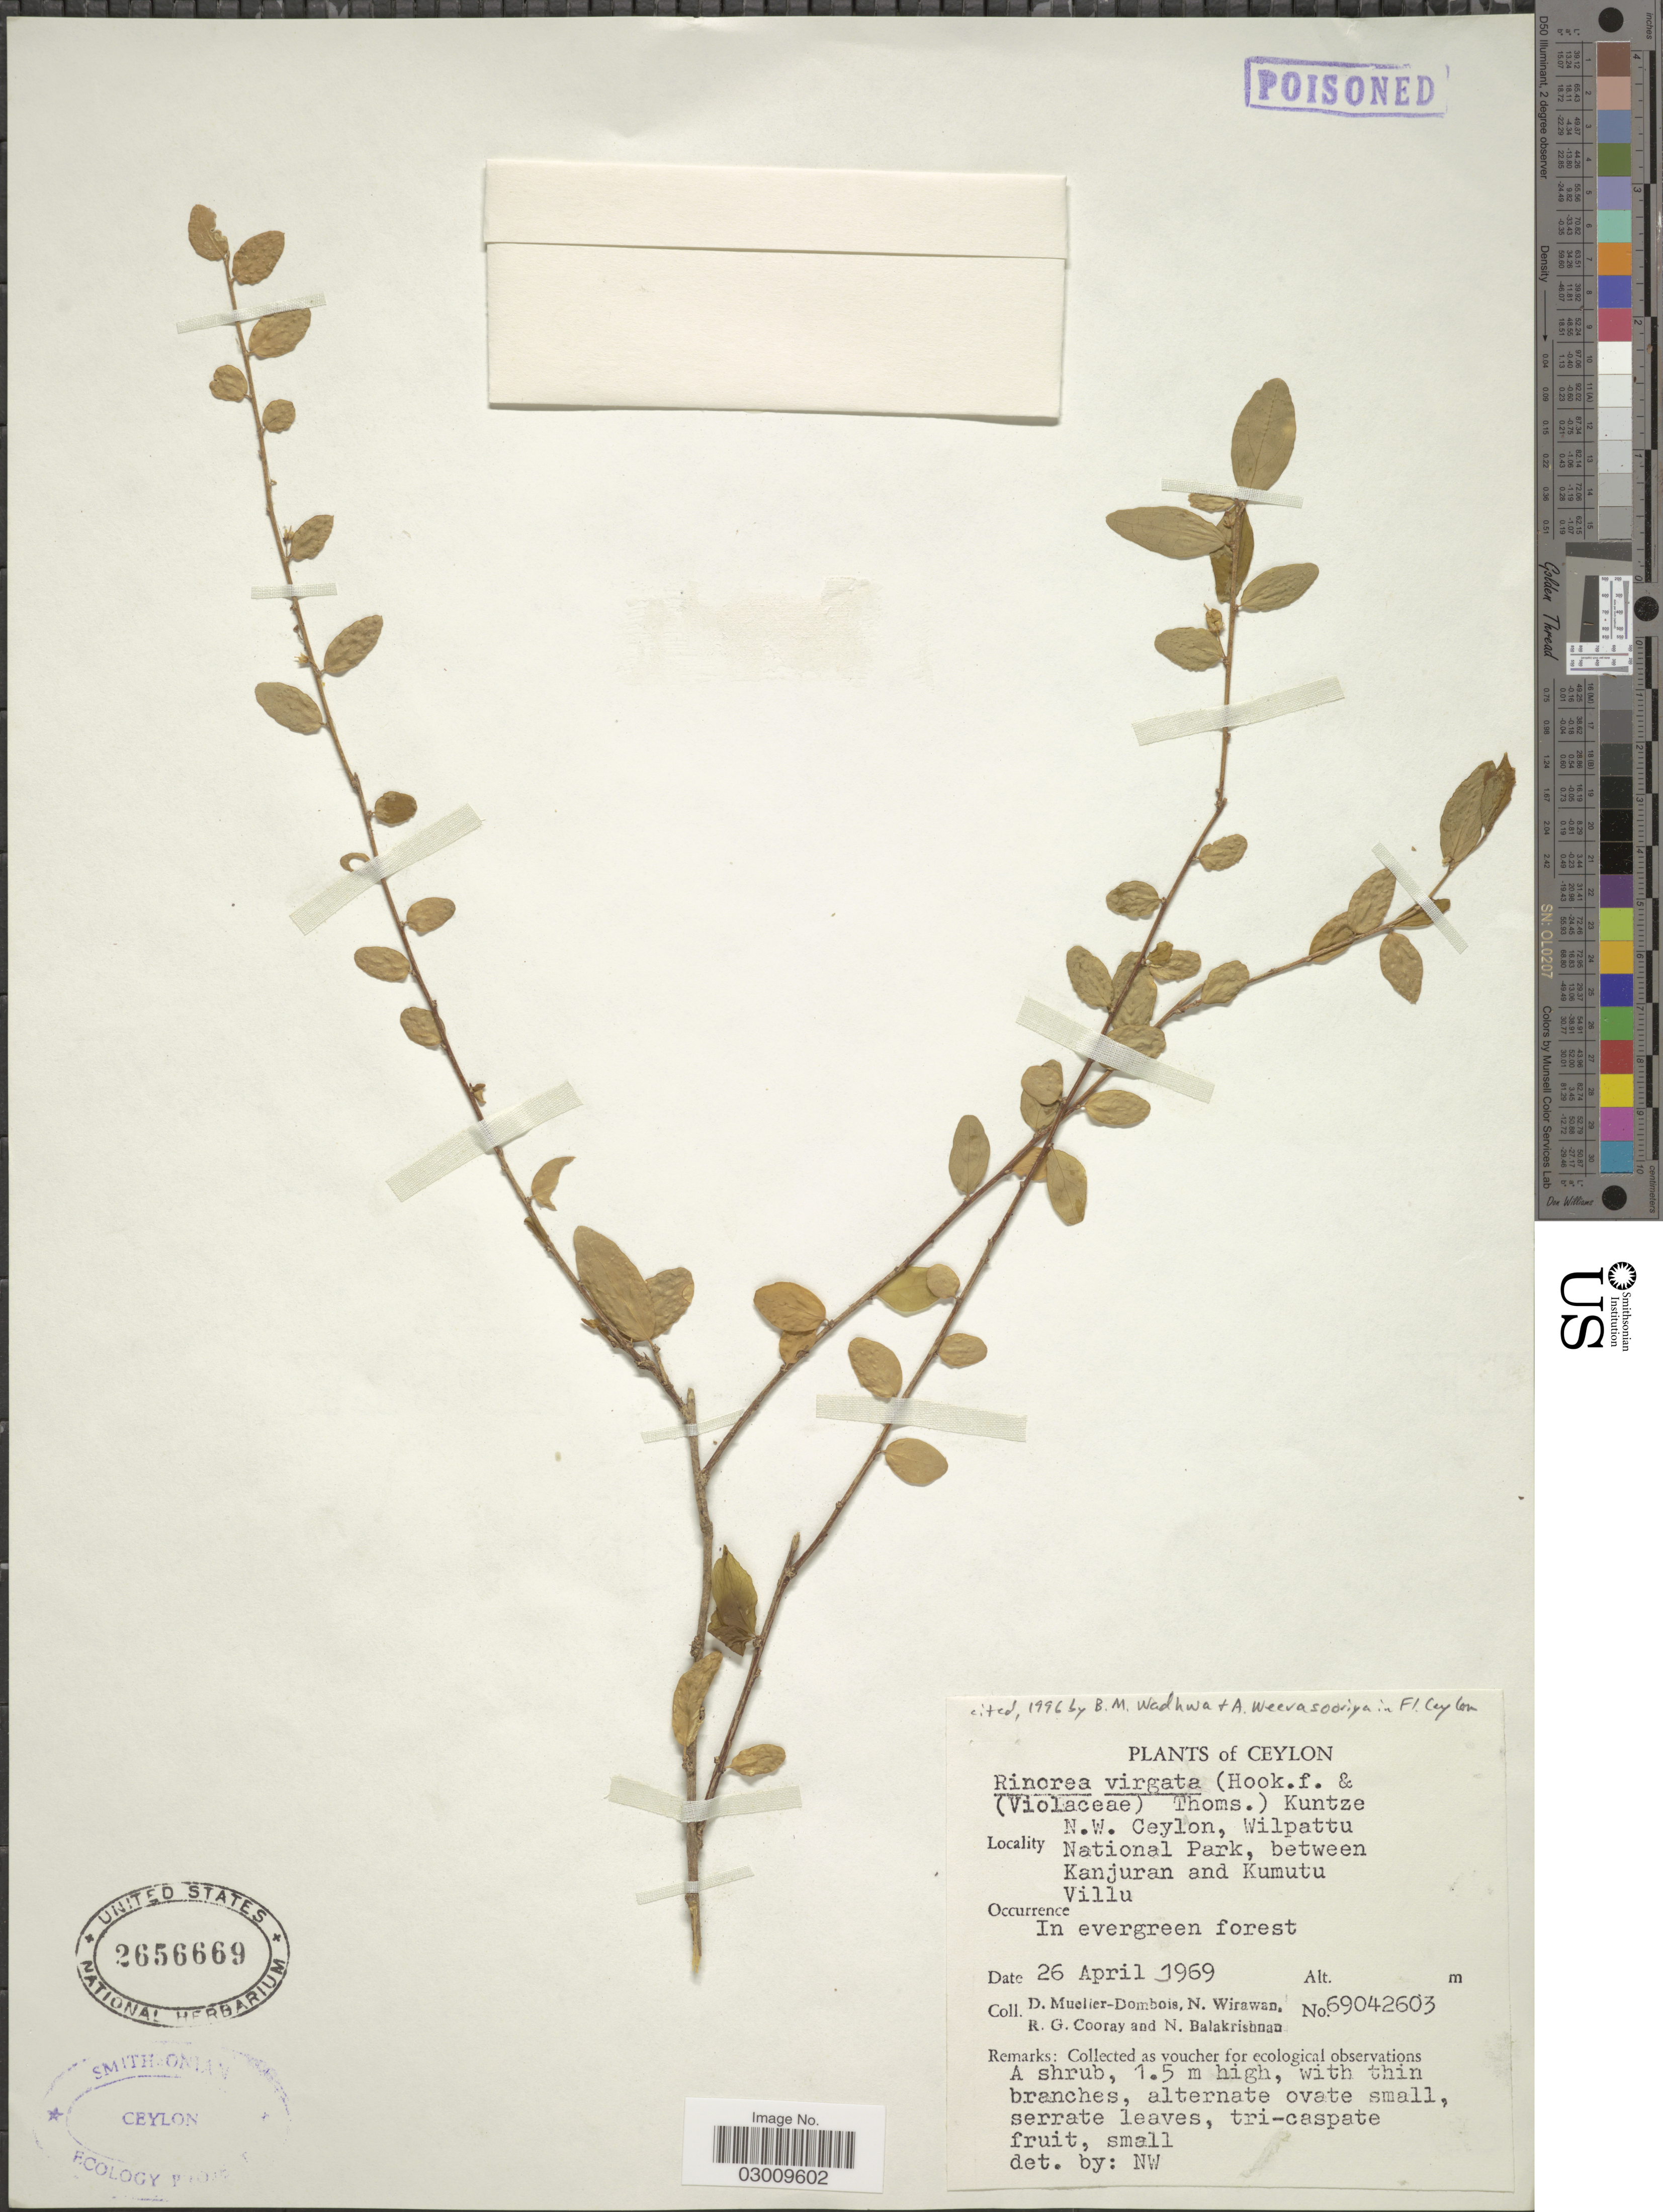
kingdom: Plantae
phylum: Tracheophyta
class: Magnoliopsida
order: Malpighiales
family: Violaceae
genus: Rinorea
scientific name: Rinorea virgata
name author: (Thwaites) Kuntze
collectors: D. Mueller-Dombois, N. Wirawan, R. Cooray & N. Balakrishnan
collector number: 69042603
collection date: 1969-04-26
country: Sri Lanka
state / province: North Western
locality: Ceylon. N.W. Ceylon, Wilpattu National Park, between Kanjuran and Kumutu Villu.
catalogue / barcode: US 2656669